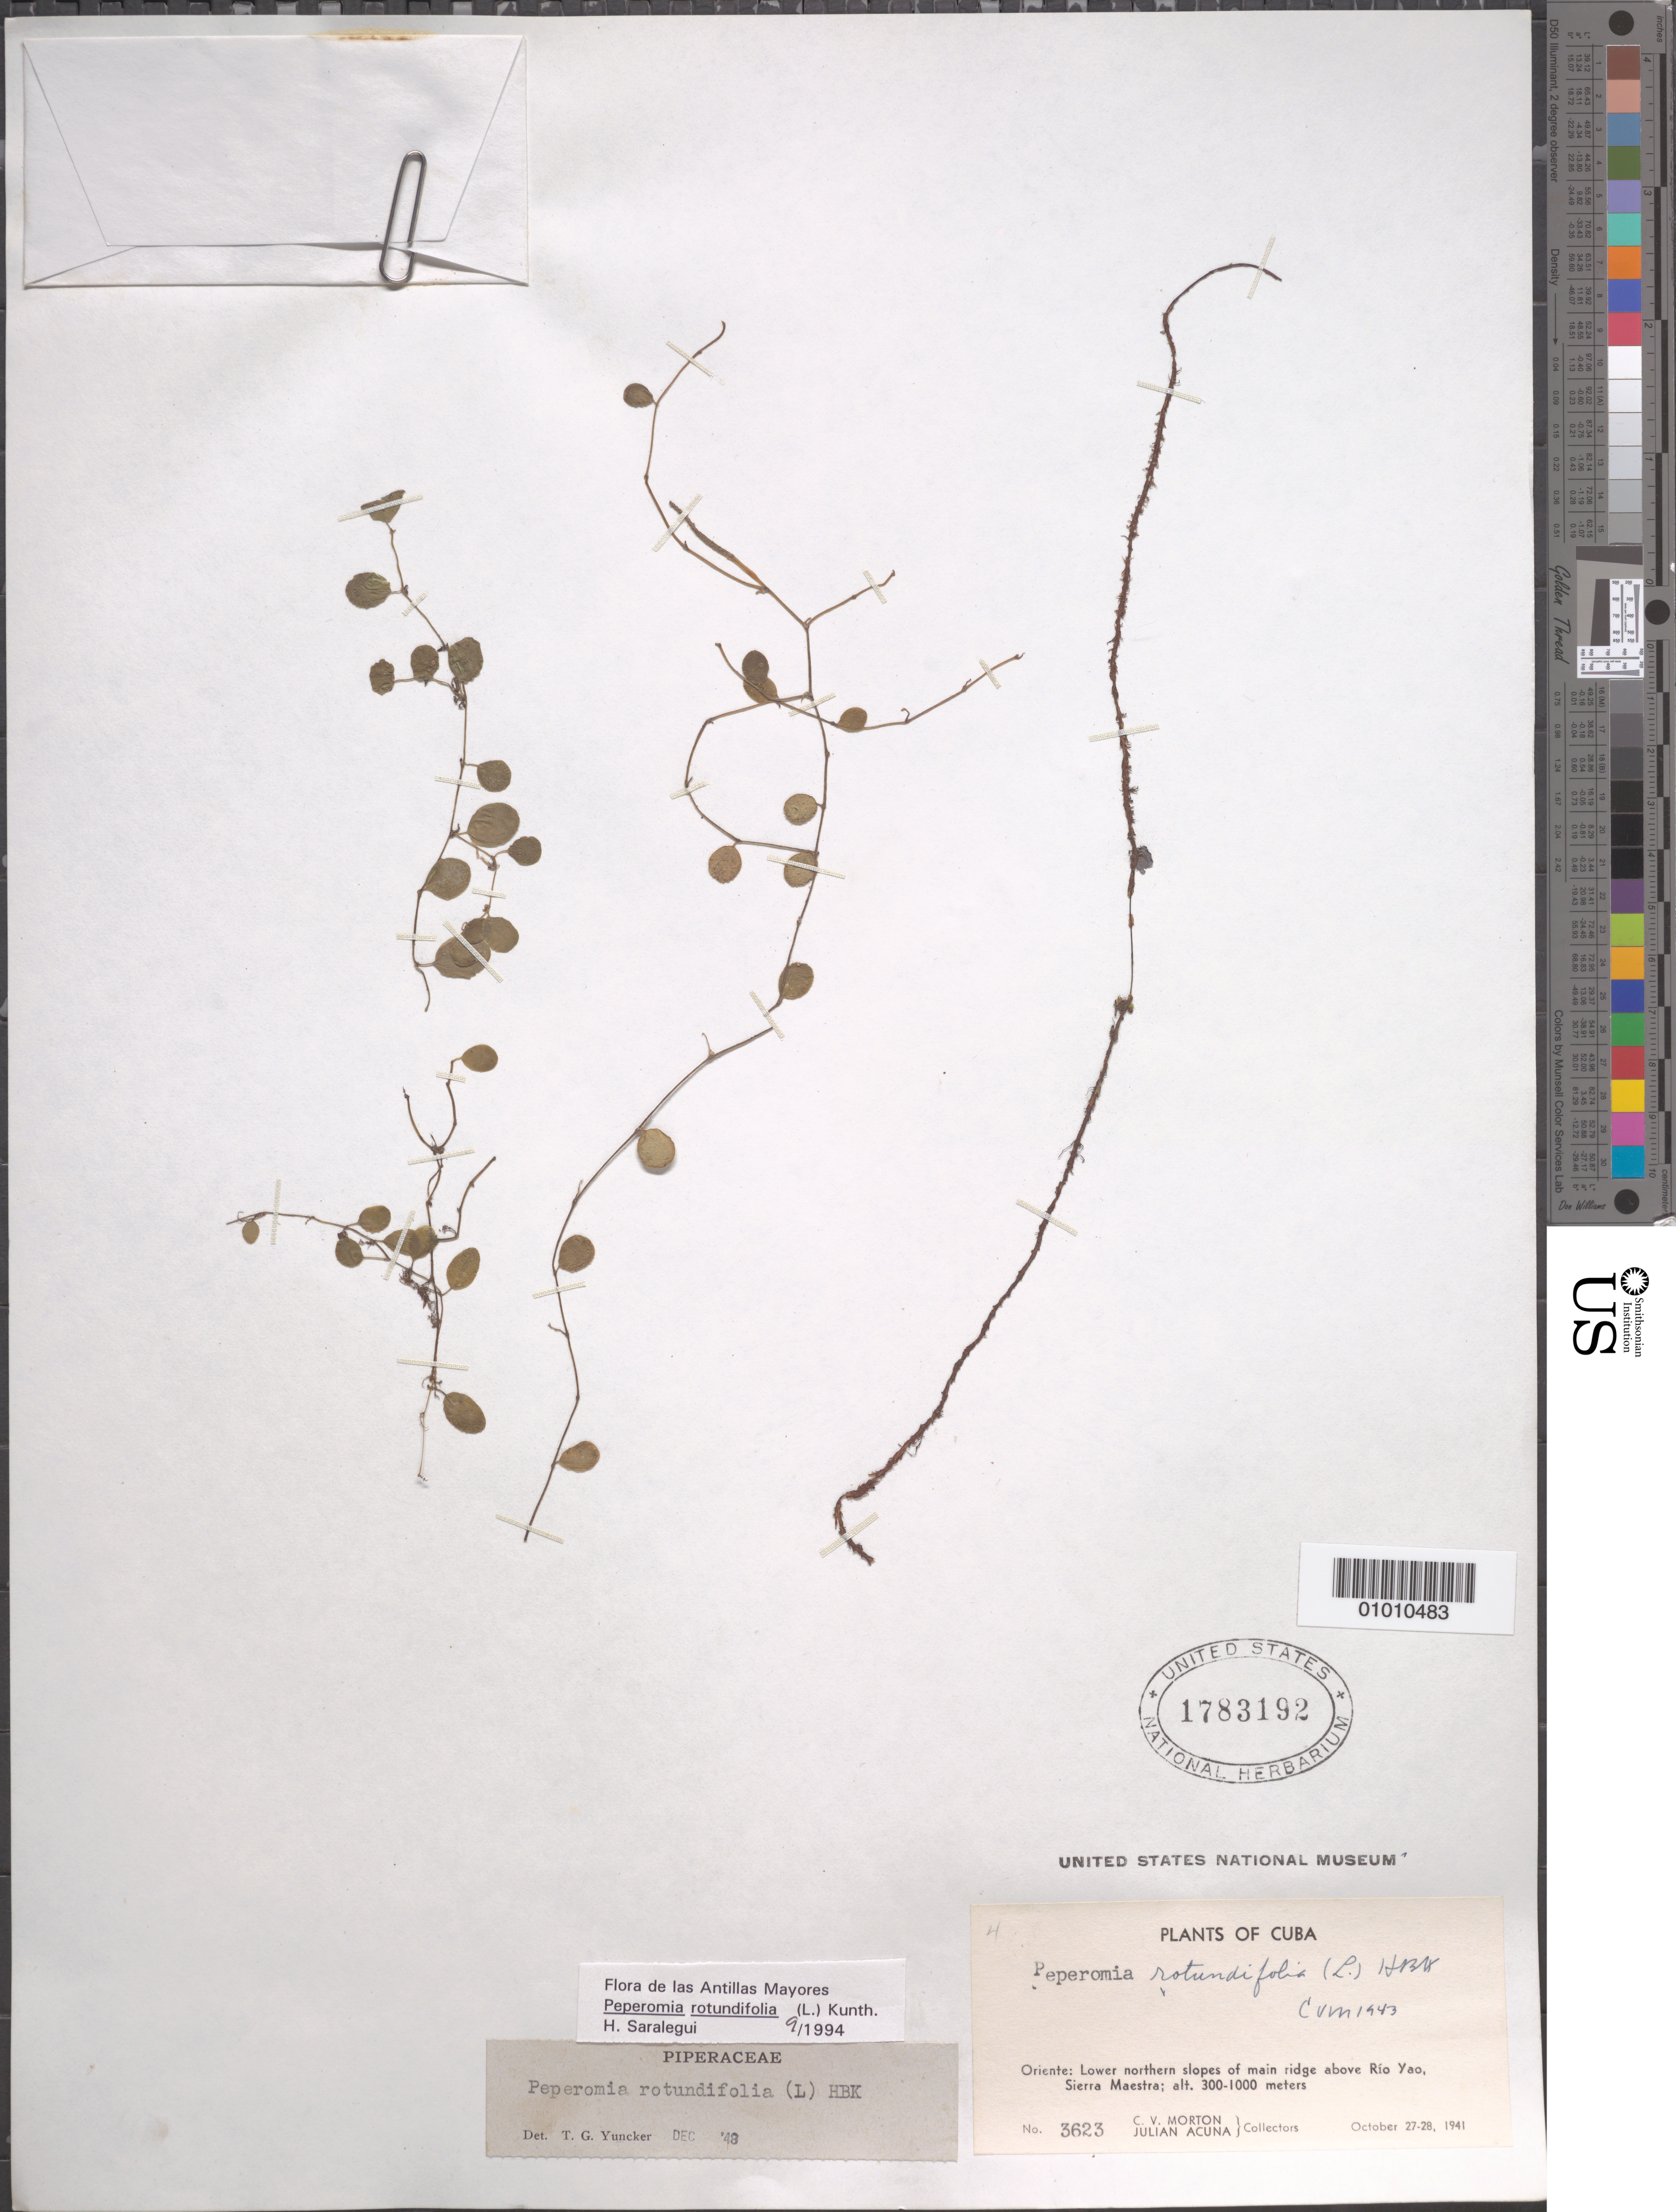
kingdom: Plantae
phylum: Tracheophyta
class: Magnoliopsida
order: Piperales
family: Piperaceae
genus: Peperomia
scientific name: Peperomia rotundifolia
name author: (L.) Kunth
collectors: C. V. Morton & J. Acuña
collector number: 3623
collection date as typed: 27 Oct 1941 to 28 Oct 1941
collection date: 1941-10-27/1941-10-28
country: Cuba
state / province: Oriente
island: Cuba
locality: Lower Northern slopes of main ridge above Rio Yao Sierra Maestra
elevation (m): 300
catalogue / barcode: US 1783192